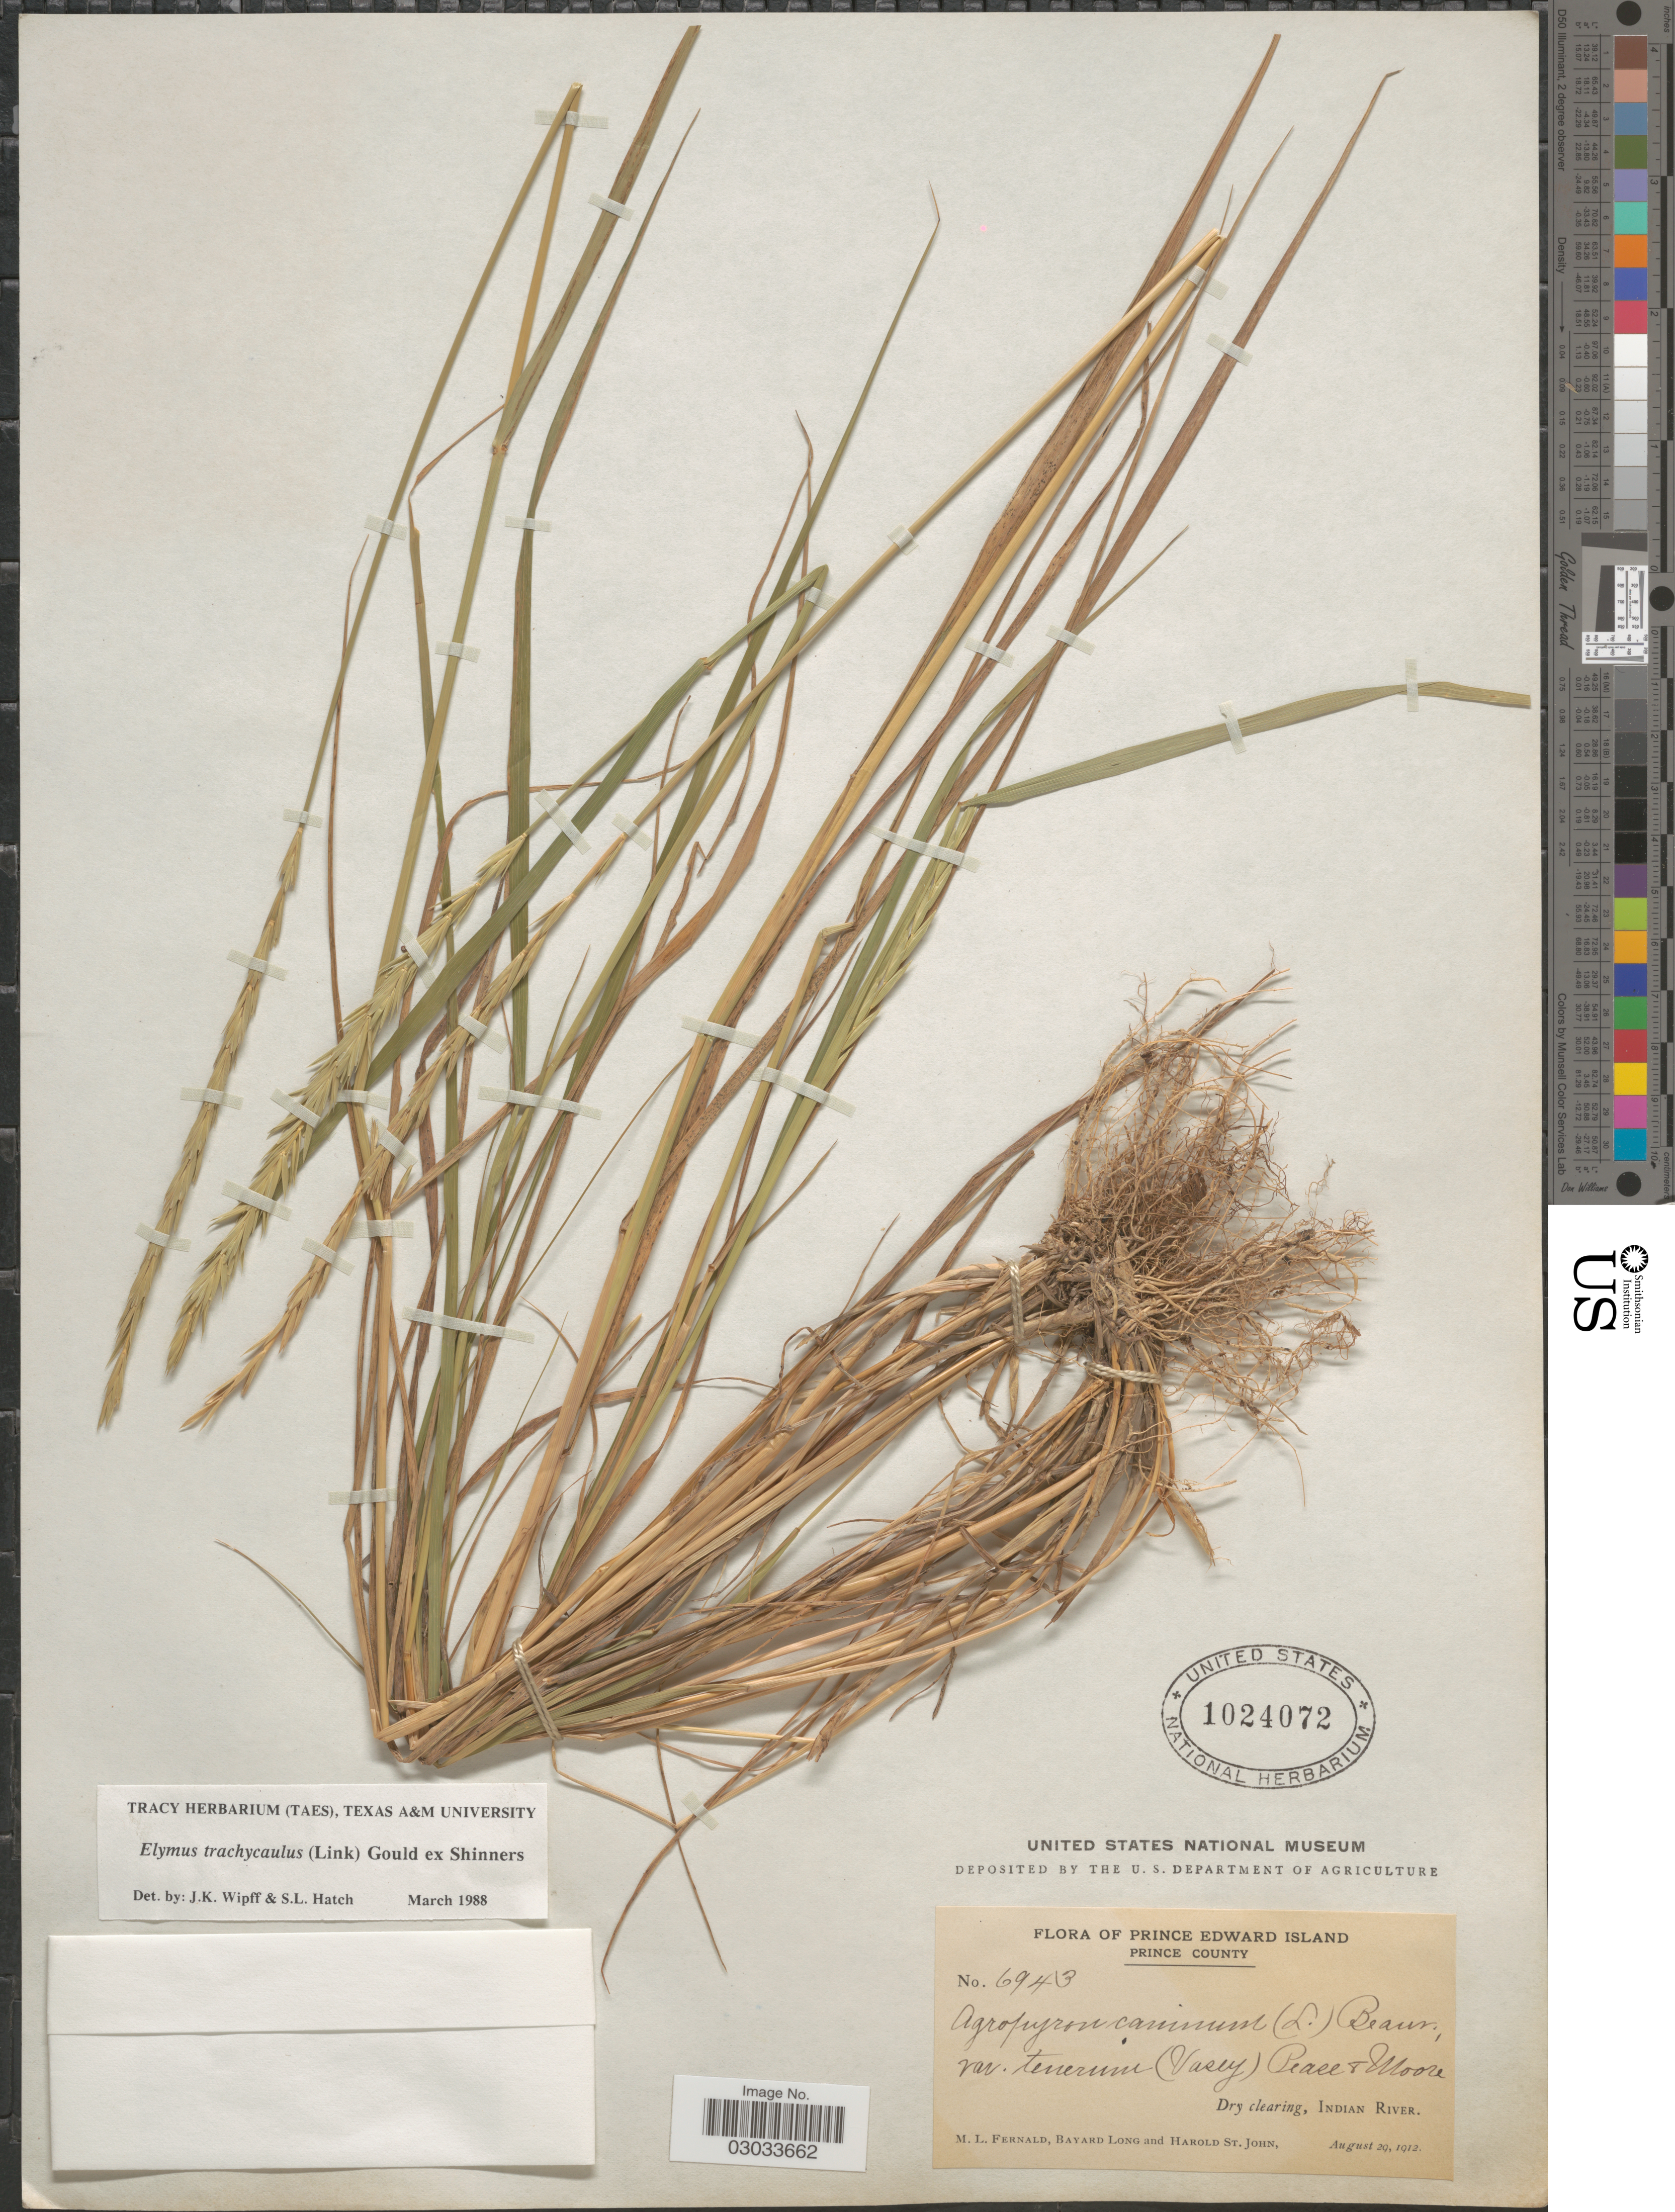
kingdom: Plantae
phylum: Tracheophyta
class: Liliopsida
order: Poales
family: Poaceae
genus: Elymus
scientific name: Elymus trachycaulus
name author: (Link) Gould ex Shinners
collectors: M. L. Fernald, B. Long & H. St. John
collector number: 6943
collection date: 1912-08-29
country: Canada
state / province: Prince Edward Island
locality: Prince County. Indian River.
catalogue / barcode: US 1024072